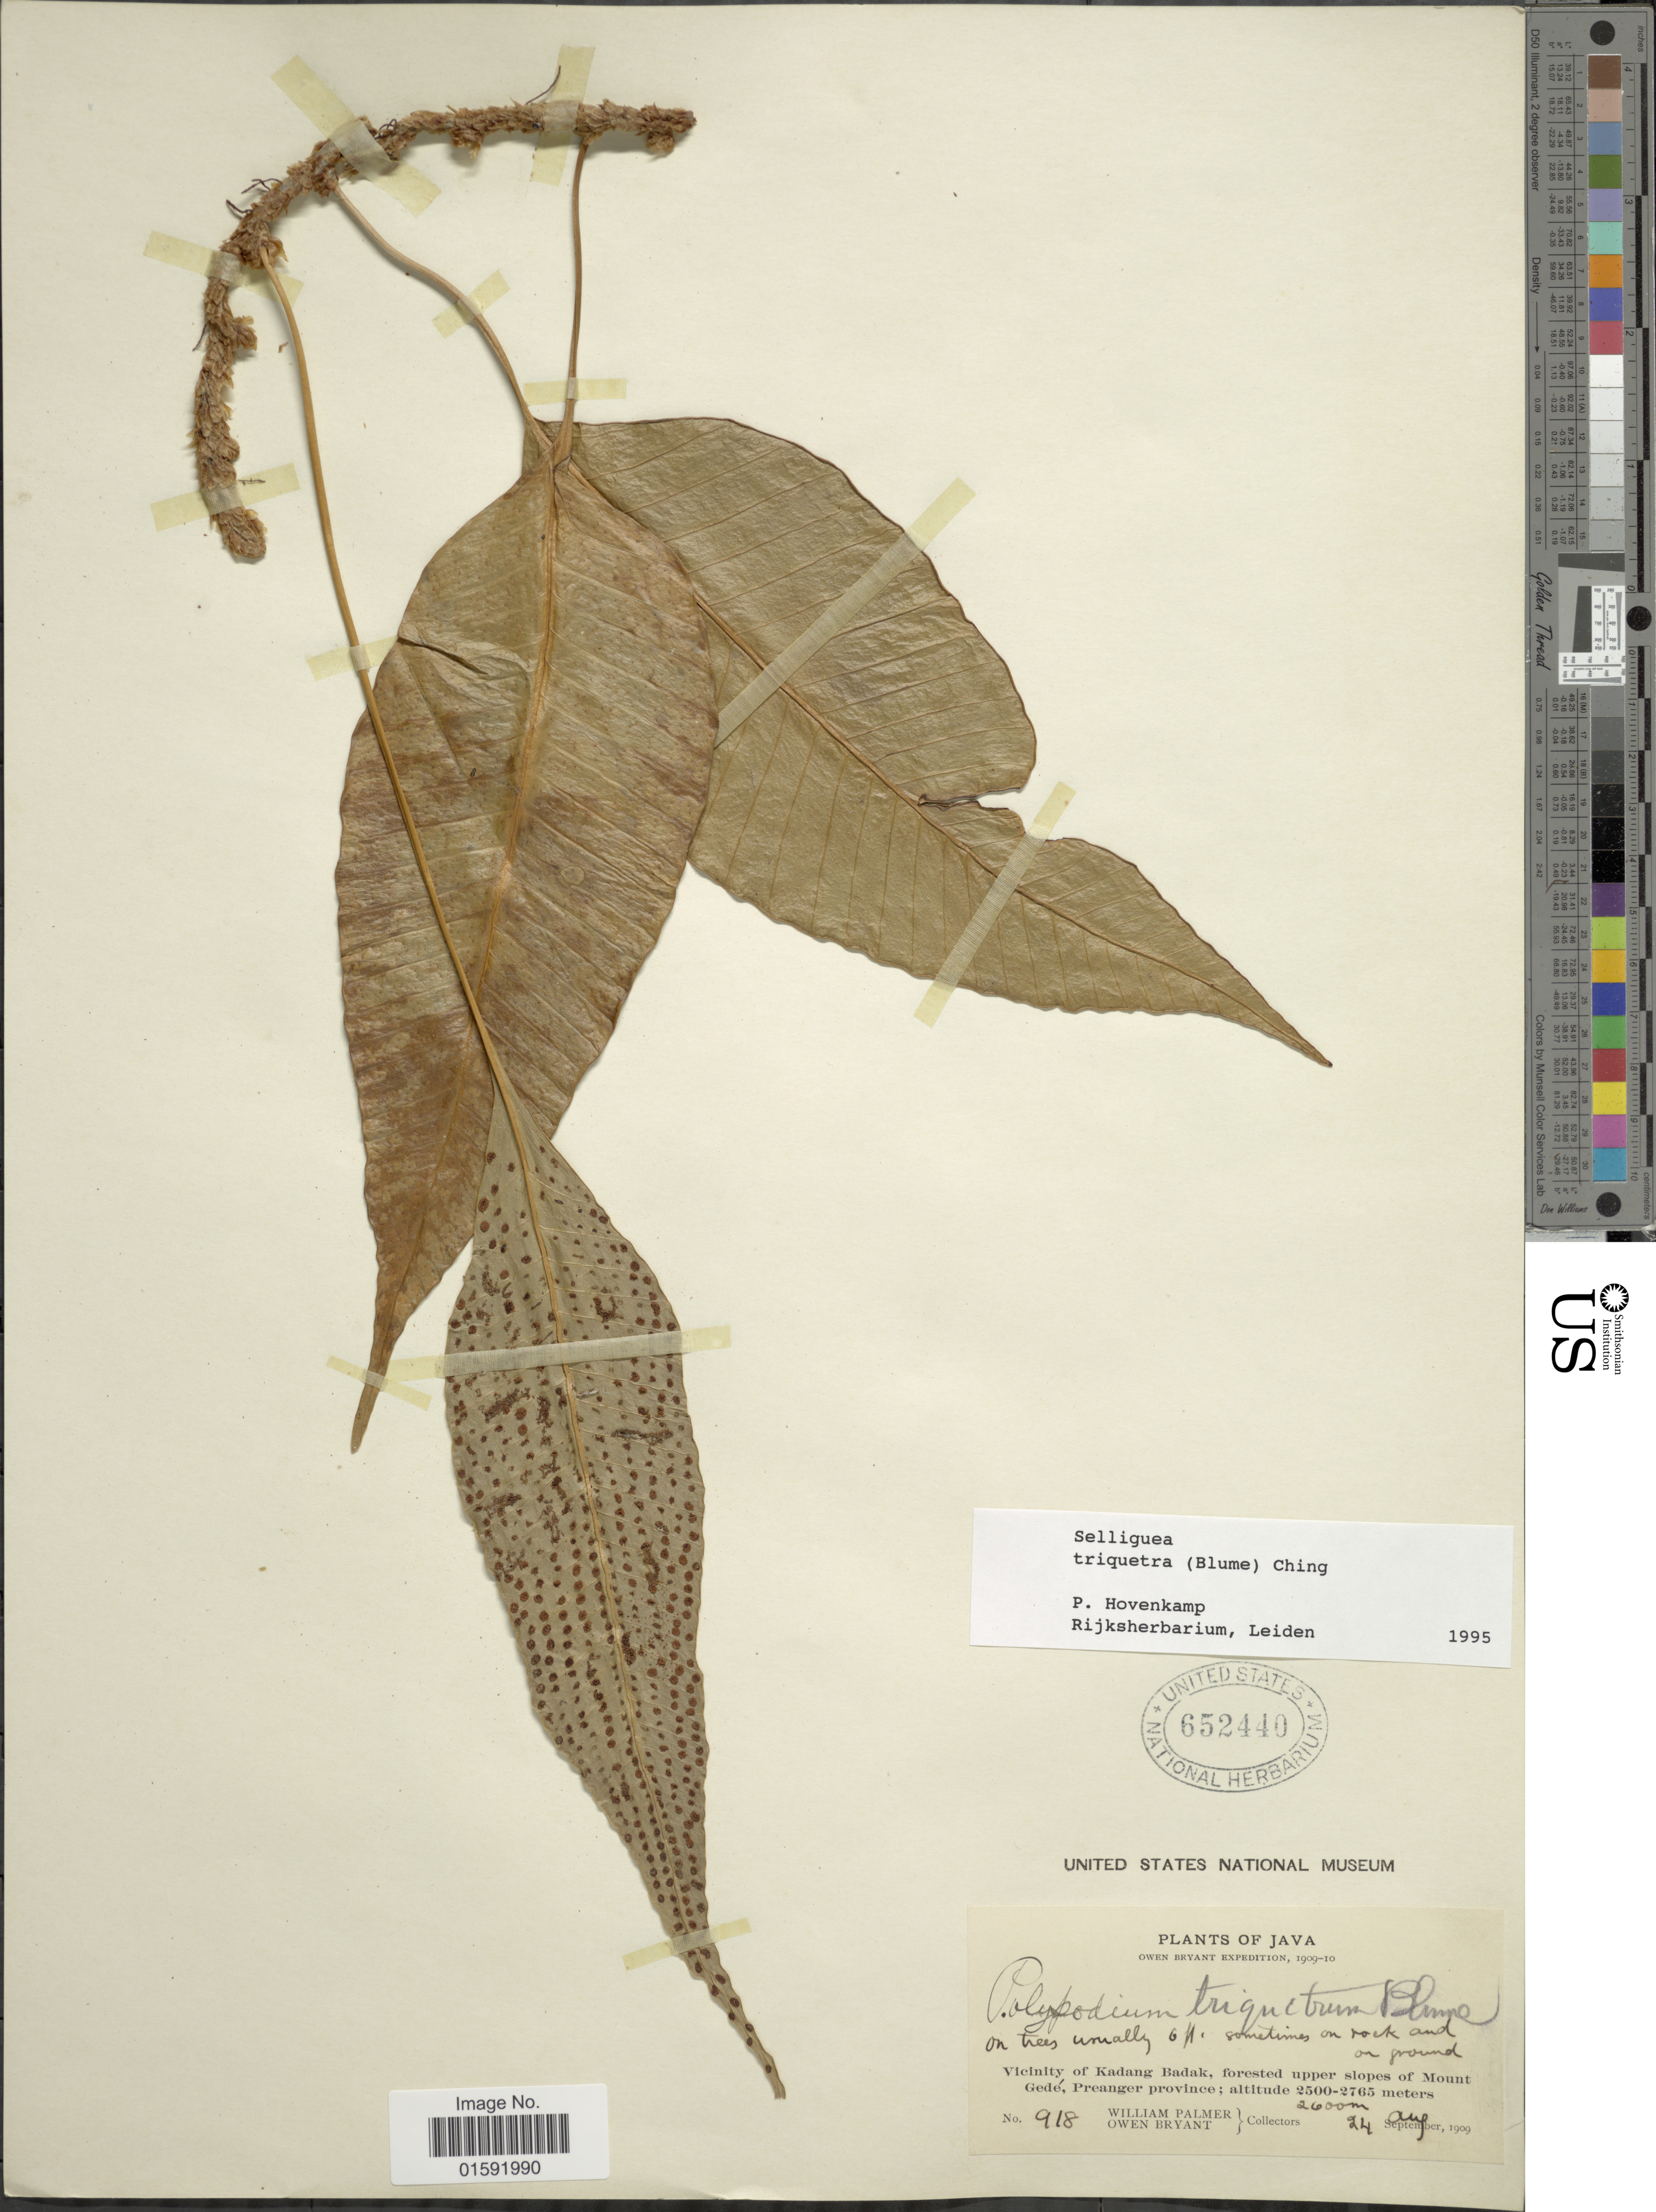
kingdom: Plantae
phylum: Tracheophyta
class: Polypodiopsida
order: Polypodiales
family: Polypodiaceae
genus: Selliguea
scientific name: Selliguea triquetra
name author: (Blume) Ching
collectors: W. Palmer & O. Bryant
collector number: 918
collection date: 1909-08-24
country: Indonesia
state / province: Java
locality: Vicinity of Kadang Badak, forested upper slopes of Mount Gedé, Preanger province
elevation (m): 2600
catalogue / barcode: US 652440